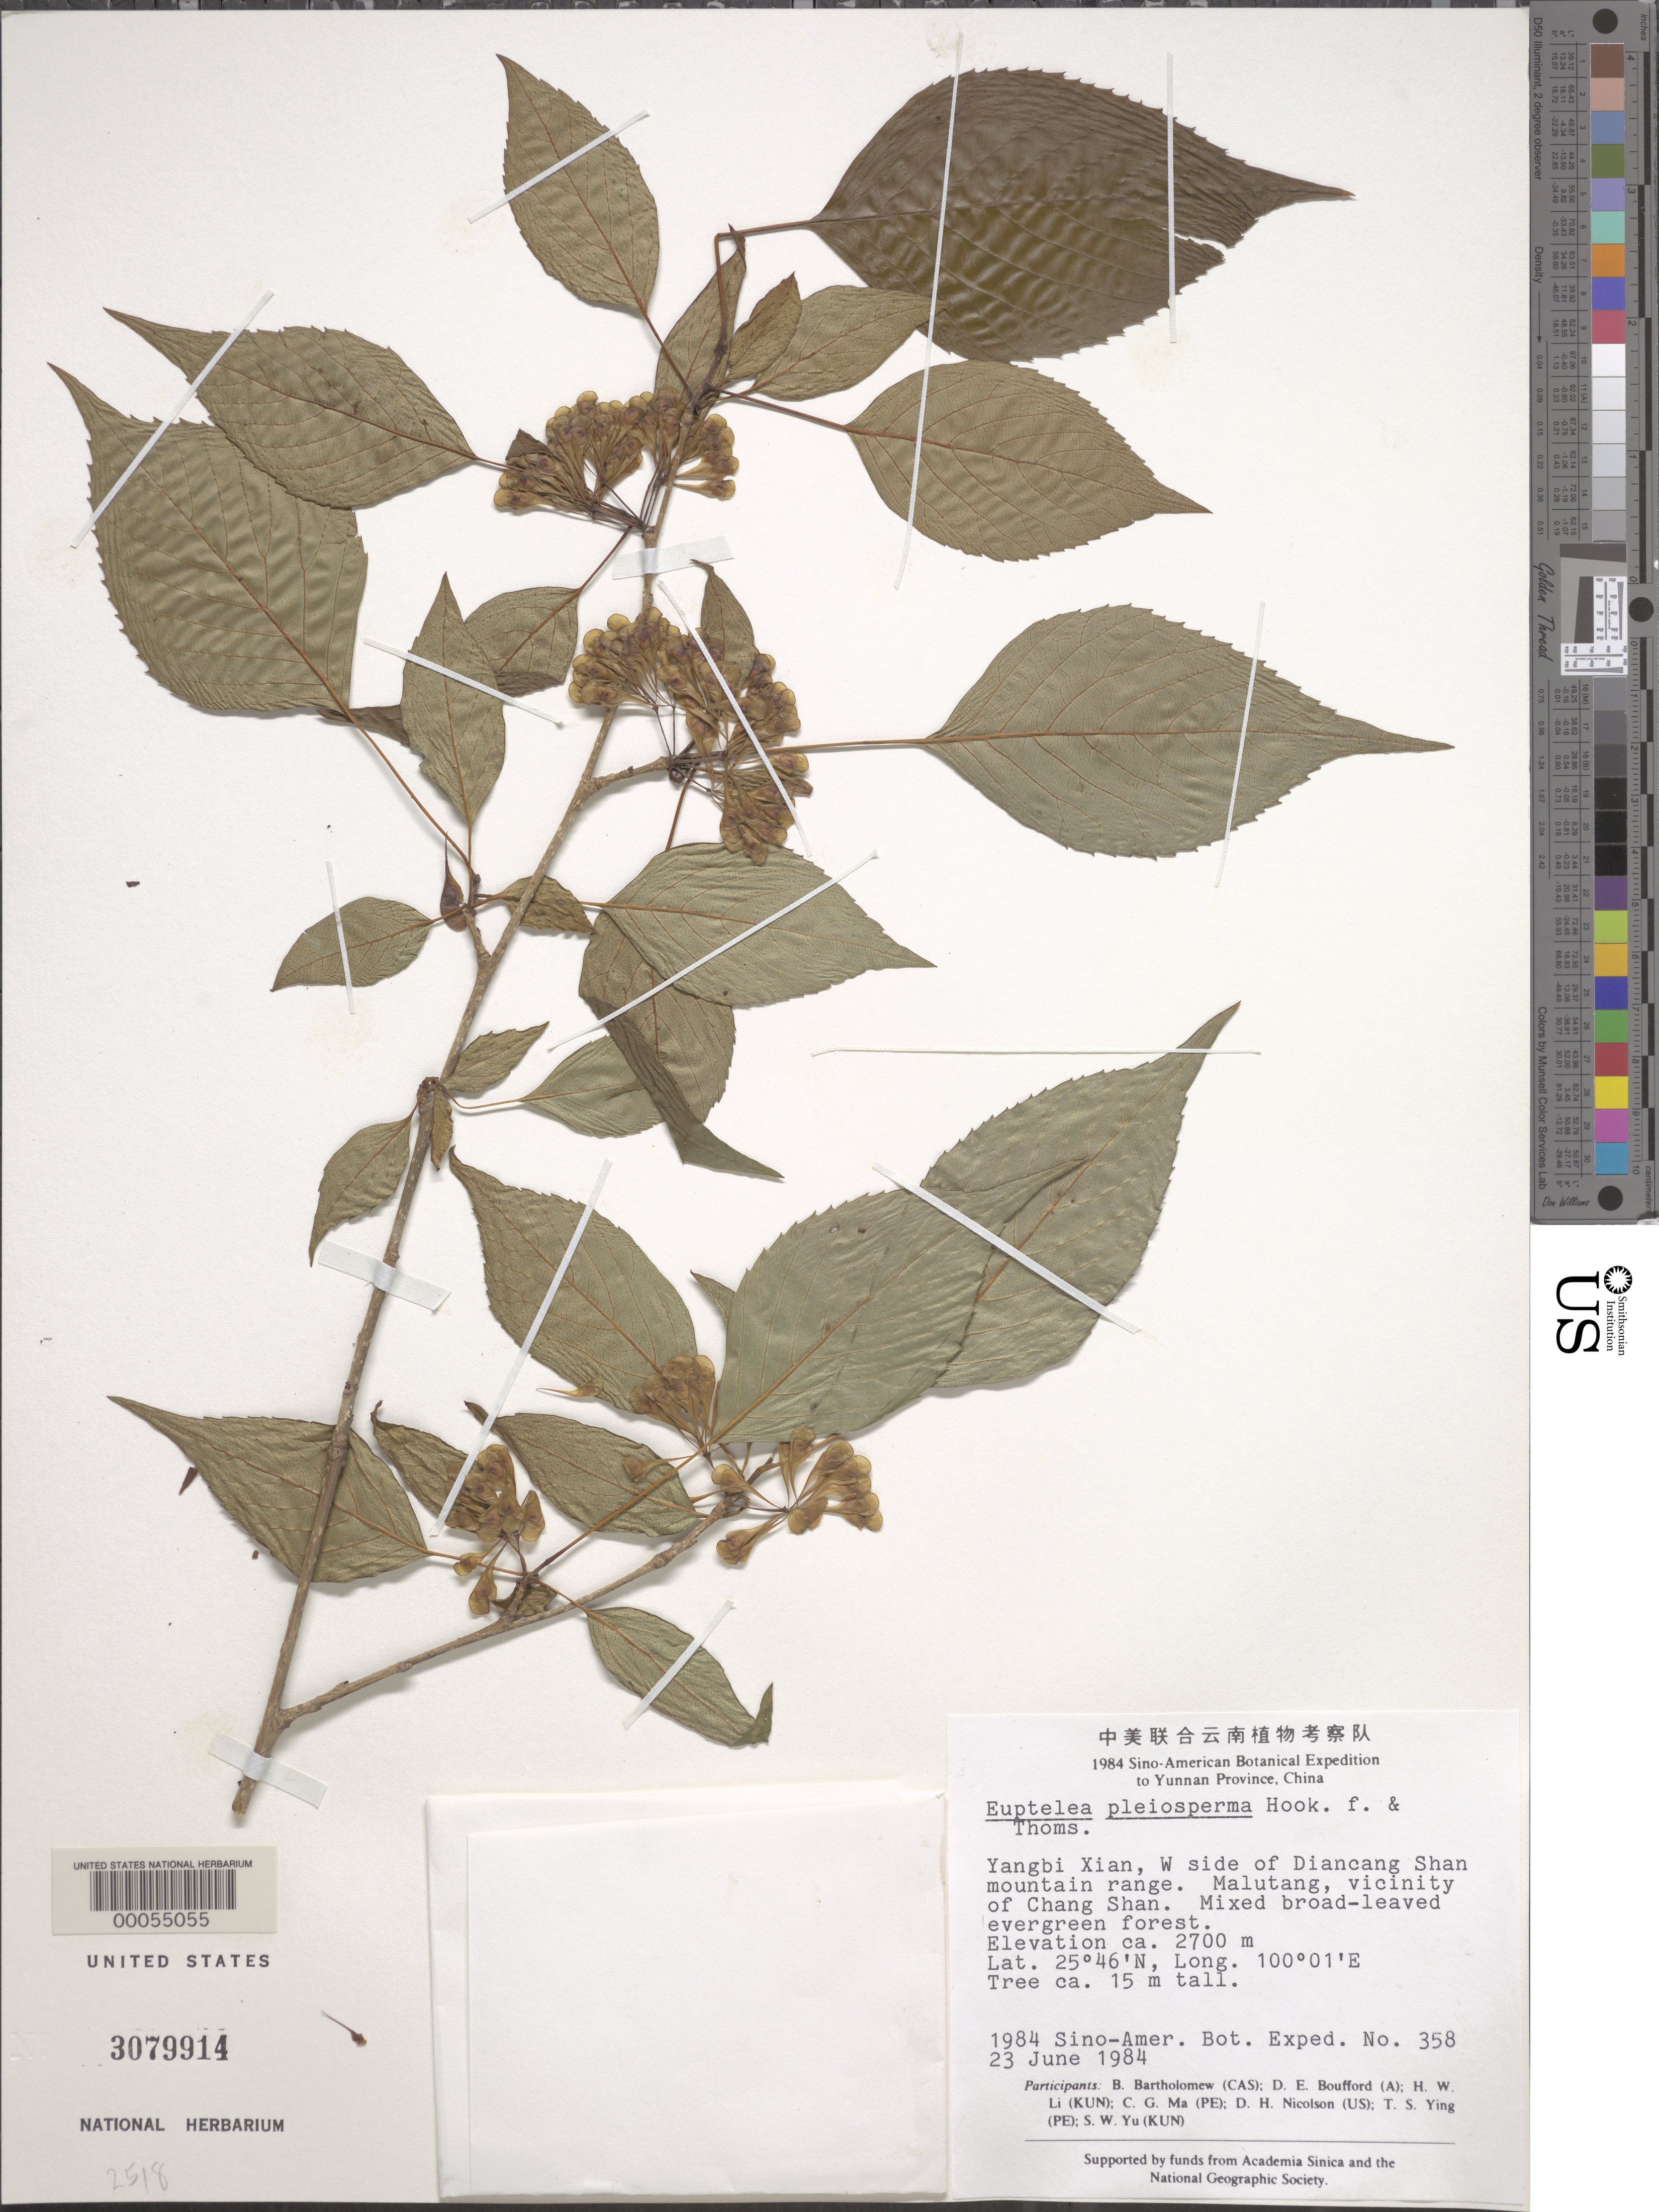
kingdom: Plantae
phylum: Tracheophyta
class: Magnoliopsida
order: Ranunculales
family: Eupteleaceae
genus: Euptelea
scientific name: Euptelea pleiosperma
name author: Hook. f. & Thomson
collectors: B. M. Bartholomew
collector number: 358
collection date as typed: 23 Jun 1984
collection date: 1984-06-23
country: China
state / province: Yunnan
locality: Yangbi Xian, W side of Diancang Shan mountain range. Malutang, vicinity of Chang Shan.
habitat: Mixed broad-leaved evergreen forest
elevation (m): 2700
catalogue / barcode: US 3079914